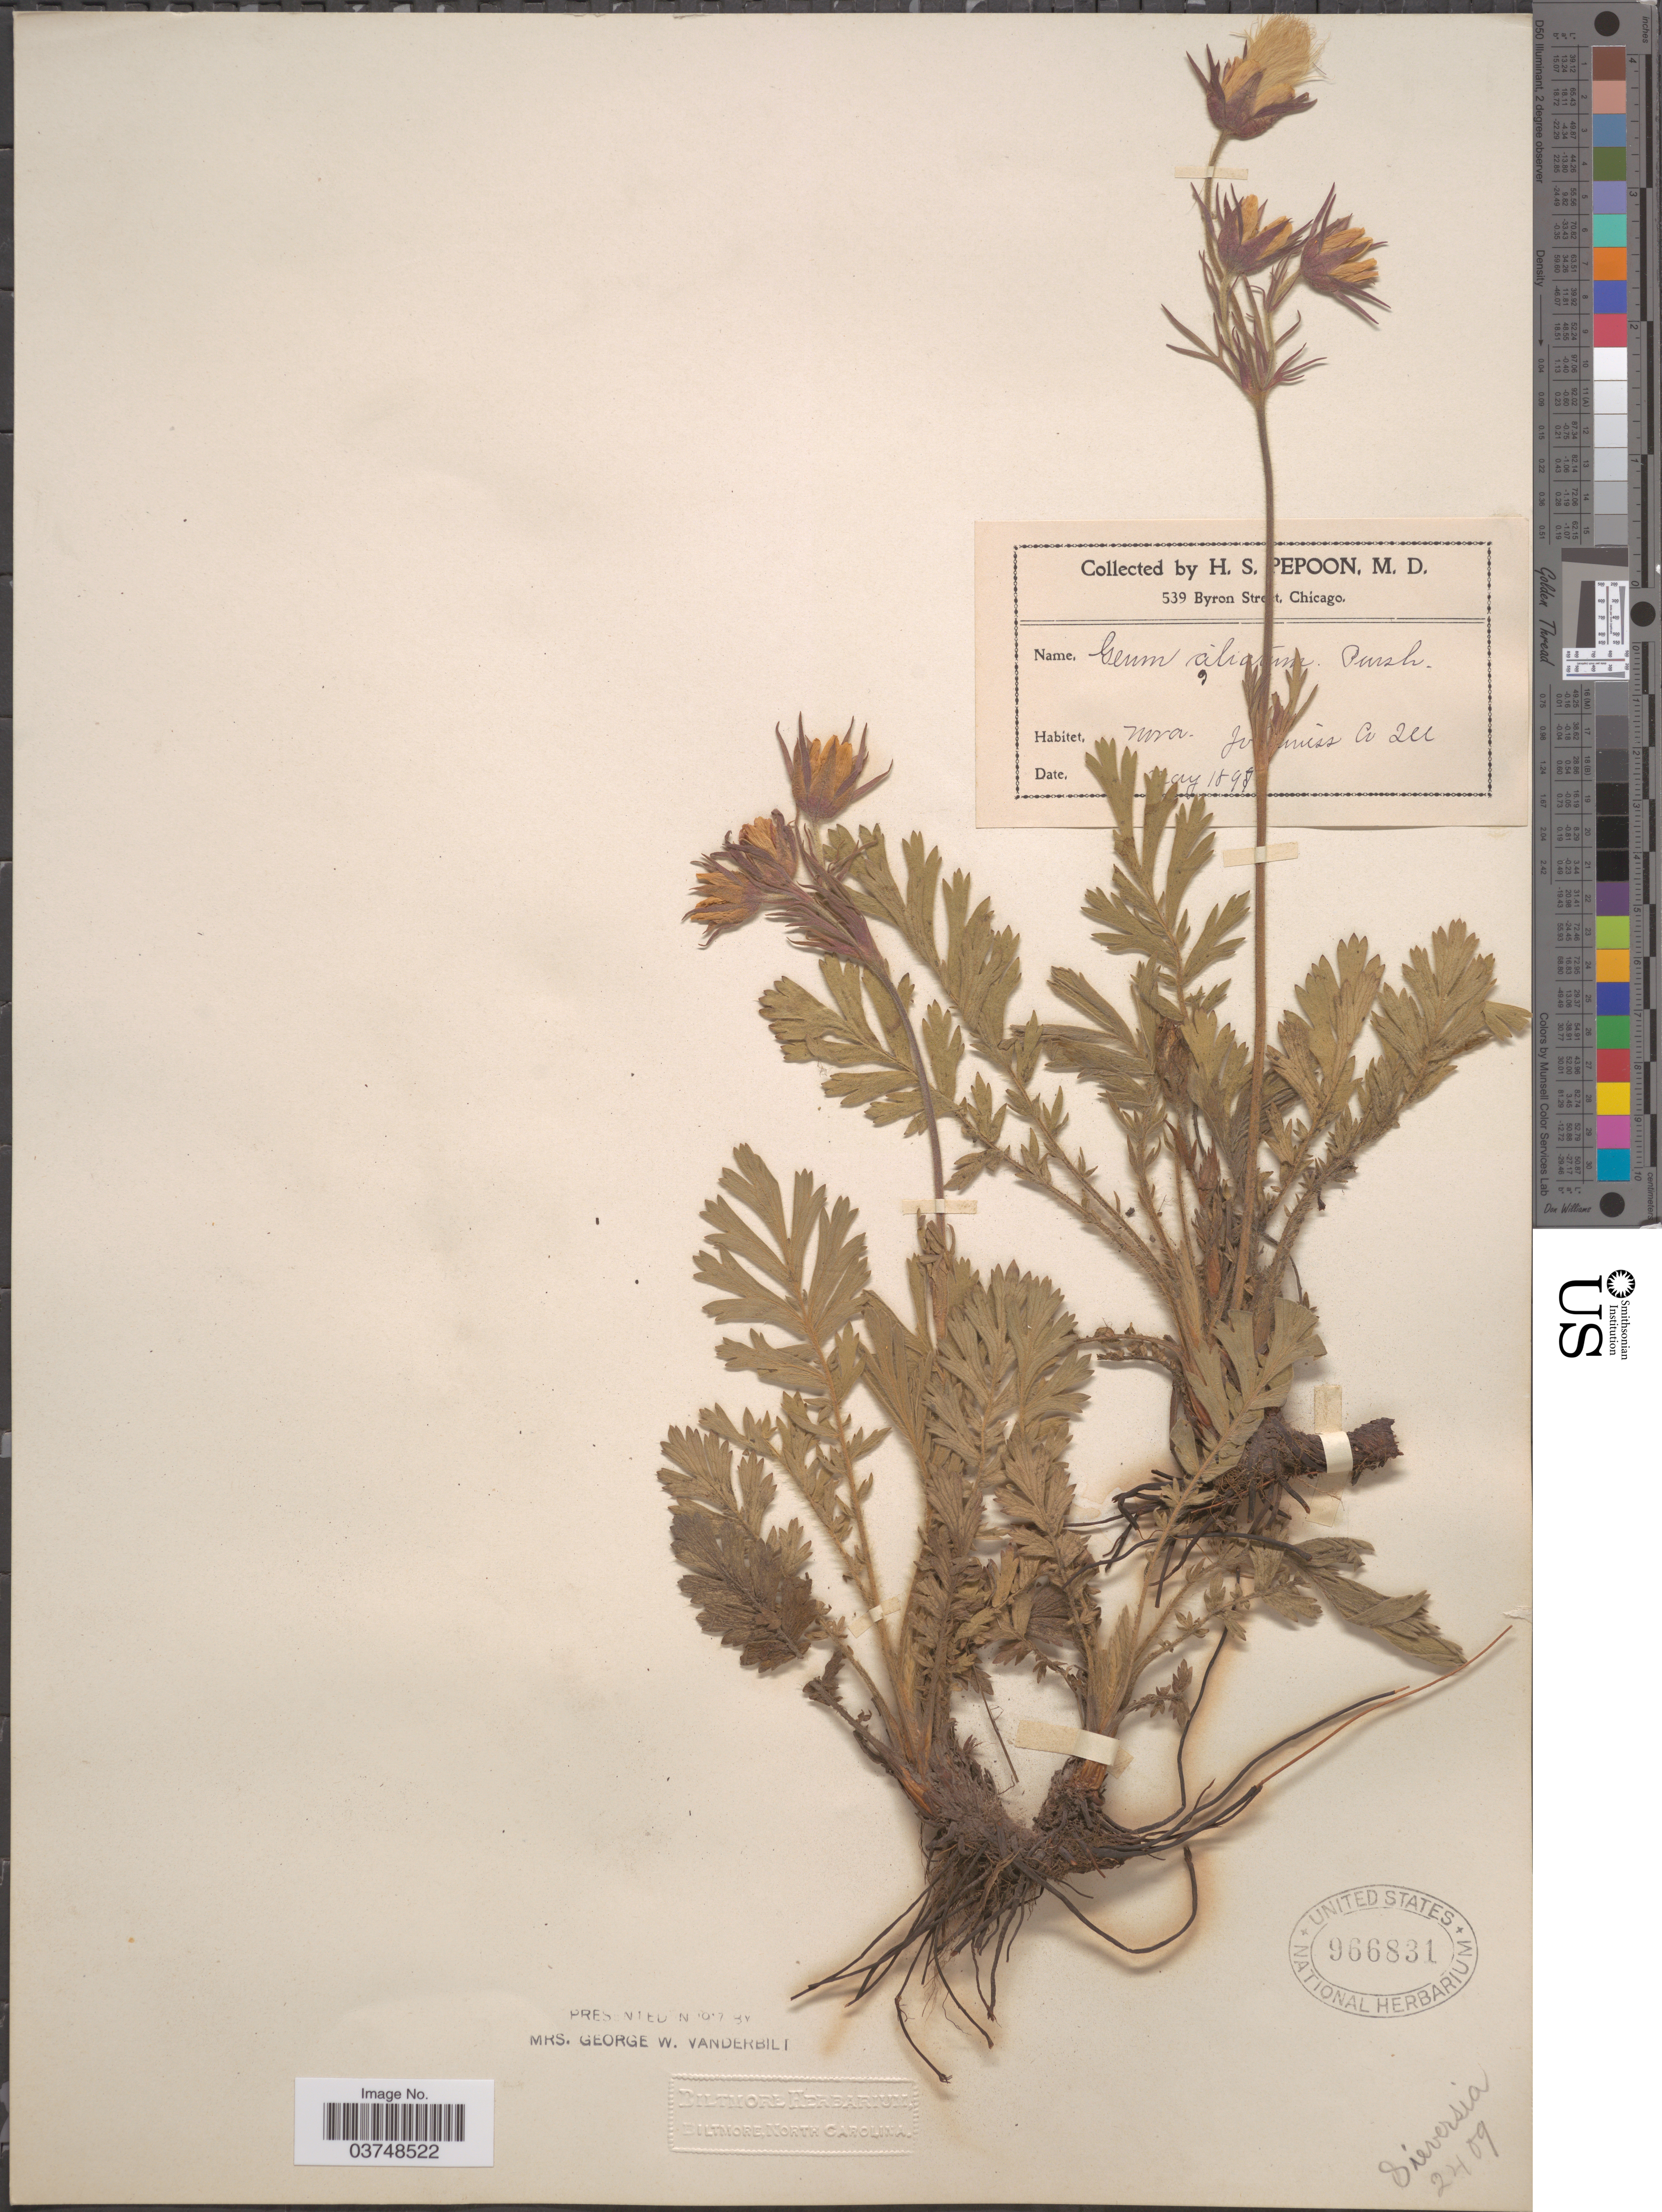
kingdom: Plantae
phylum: Tracheophyta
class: Magnoliopsida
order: Rosales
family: Rosaceae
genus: Geum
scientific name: Geum triflorum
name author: Pursh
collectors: H. Pepoon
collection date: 1897-05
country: United States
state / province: Illinois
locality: Nora. Jo Daviess Co.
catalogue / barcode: US 966831